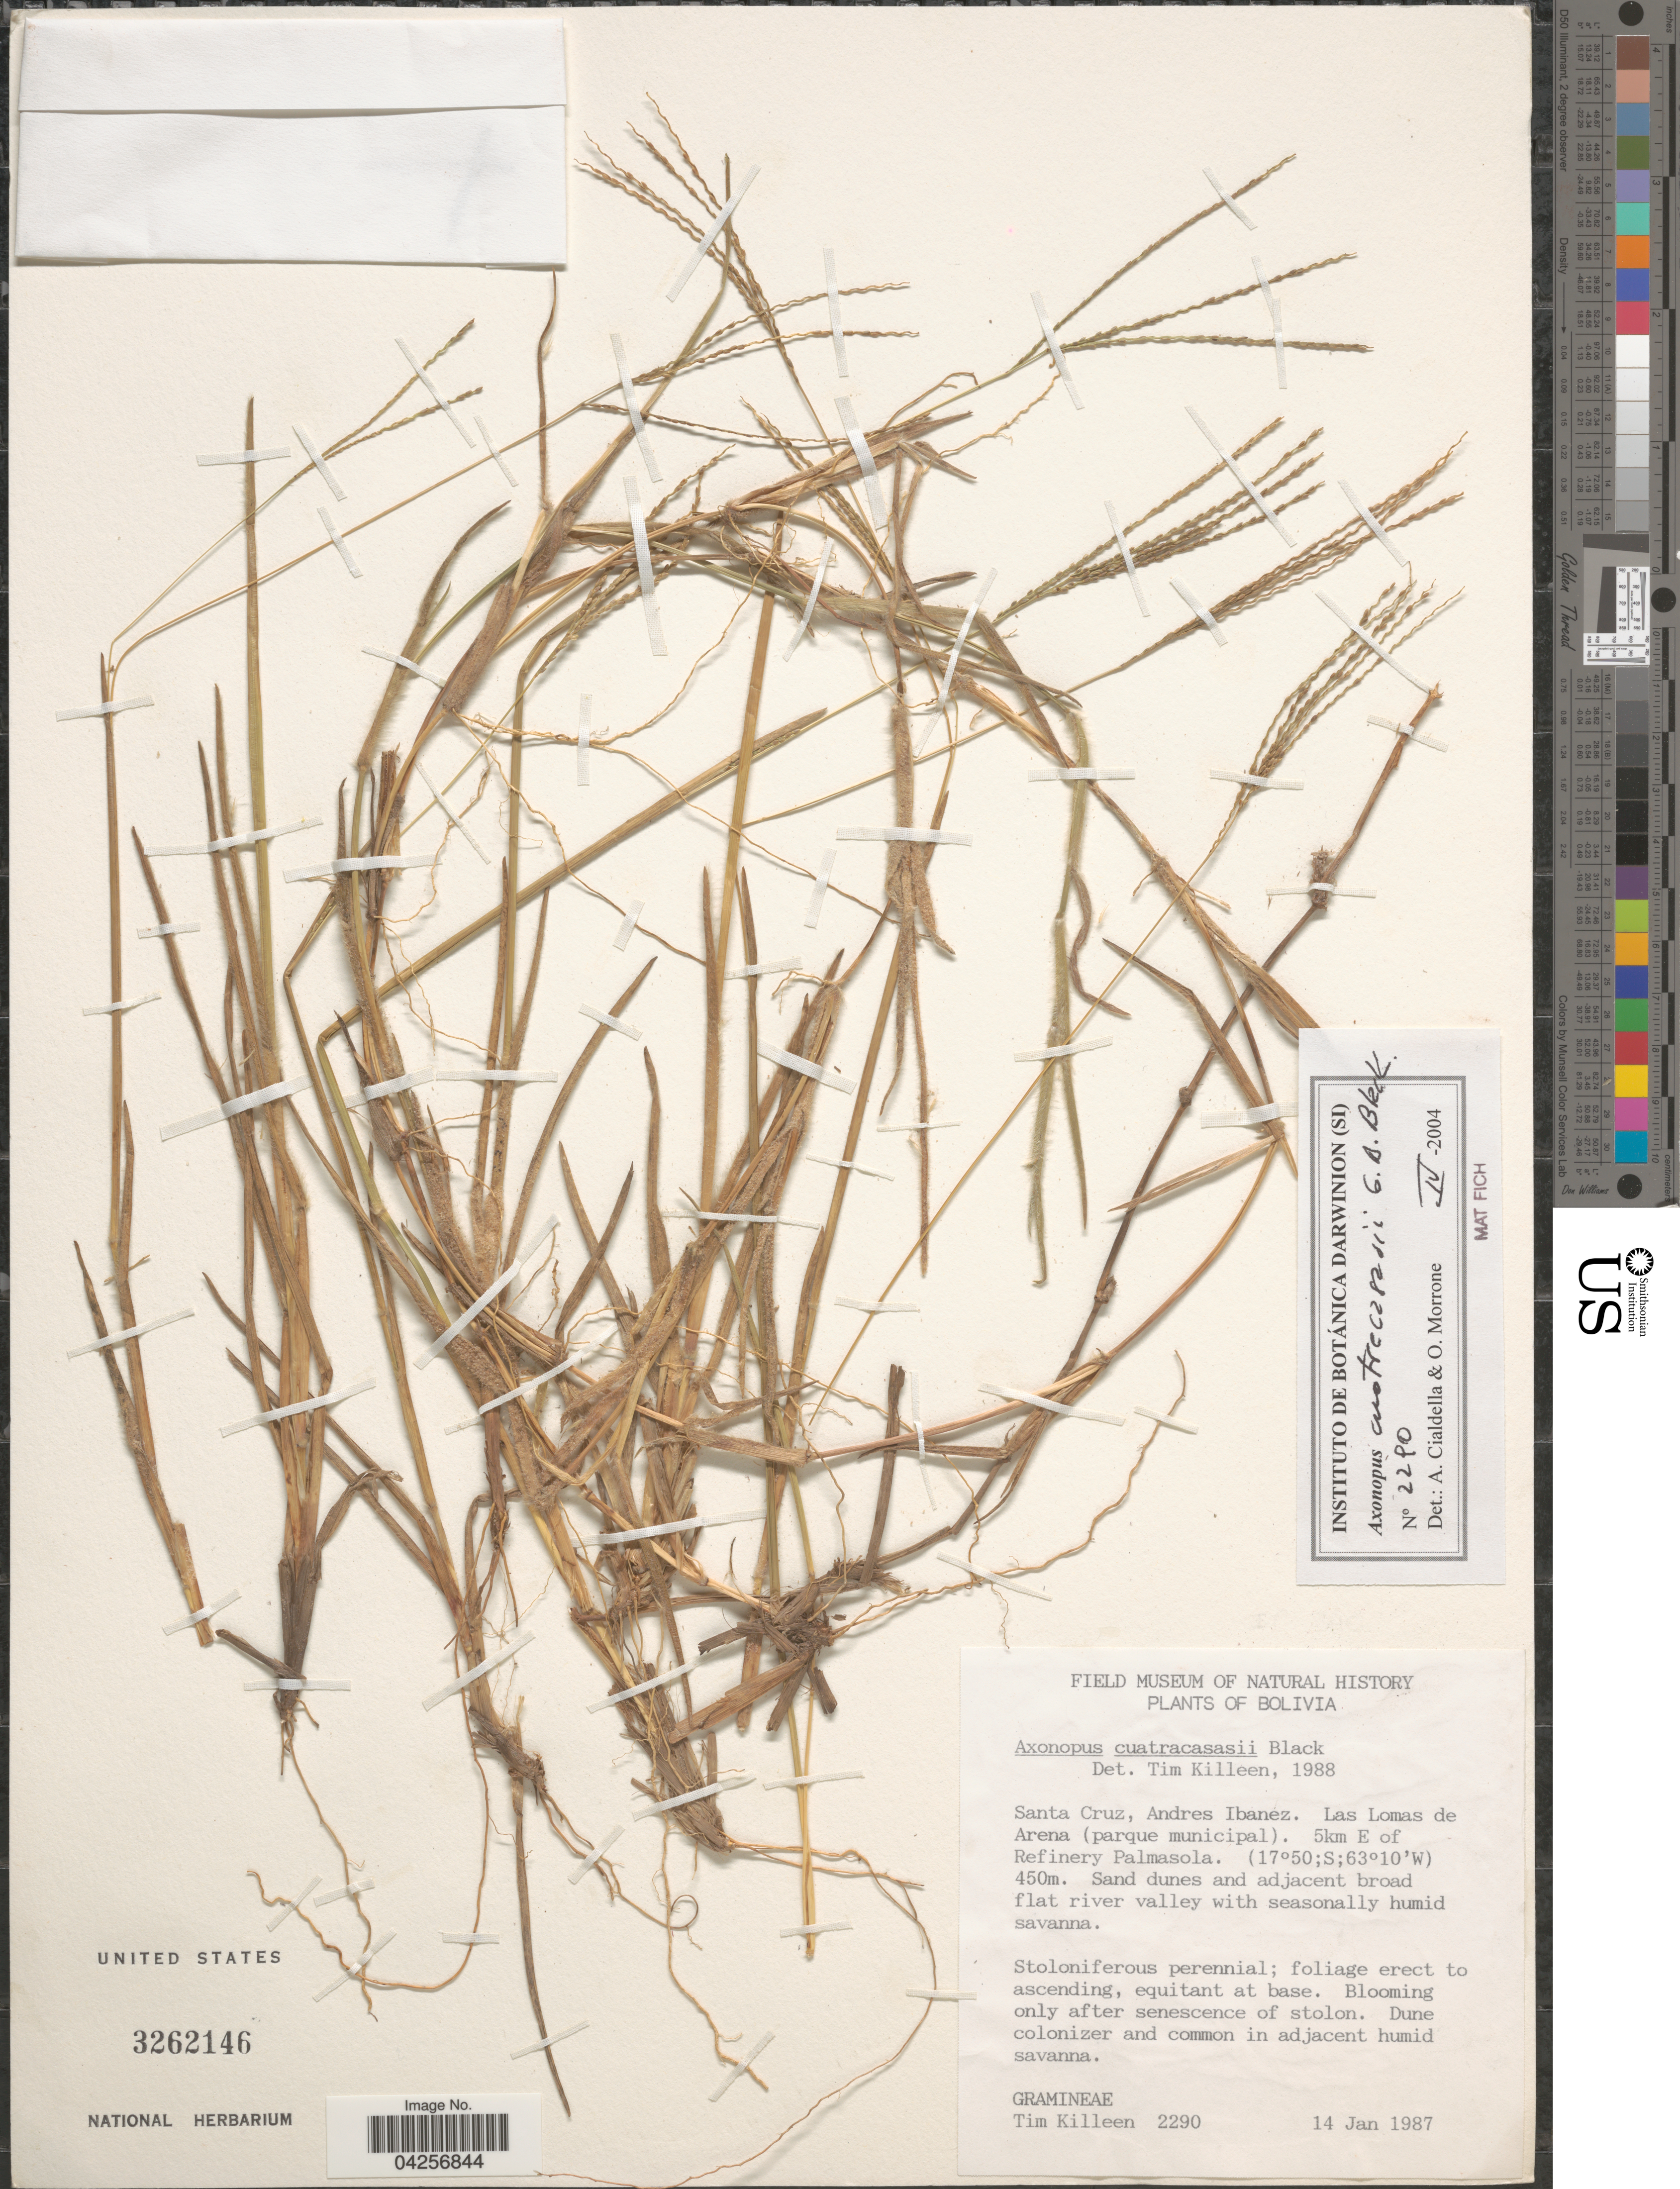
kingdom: Plantae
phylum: Tracheophyta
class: Liliopsida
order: Poales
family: Poaceae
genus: Axonopus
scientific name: Axonopus cuatrecasasii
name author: G.A. Black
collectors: T. J. Killeen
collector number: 2290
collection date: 1987-01-14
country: Bolivia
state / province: Santa Cruz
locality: Andres Ibanez. Las Lomas de Arena (parque municipal). 5km E of Refinery Palmasola.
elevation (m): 450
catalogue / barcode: US 3262146